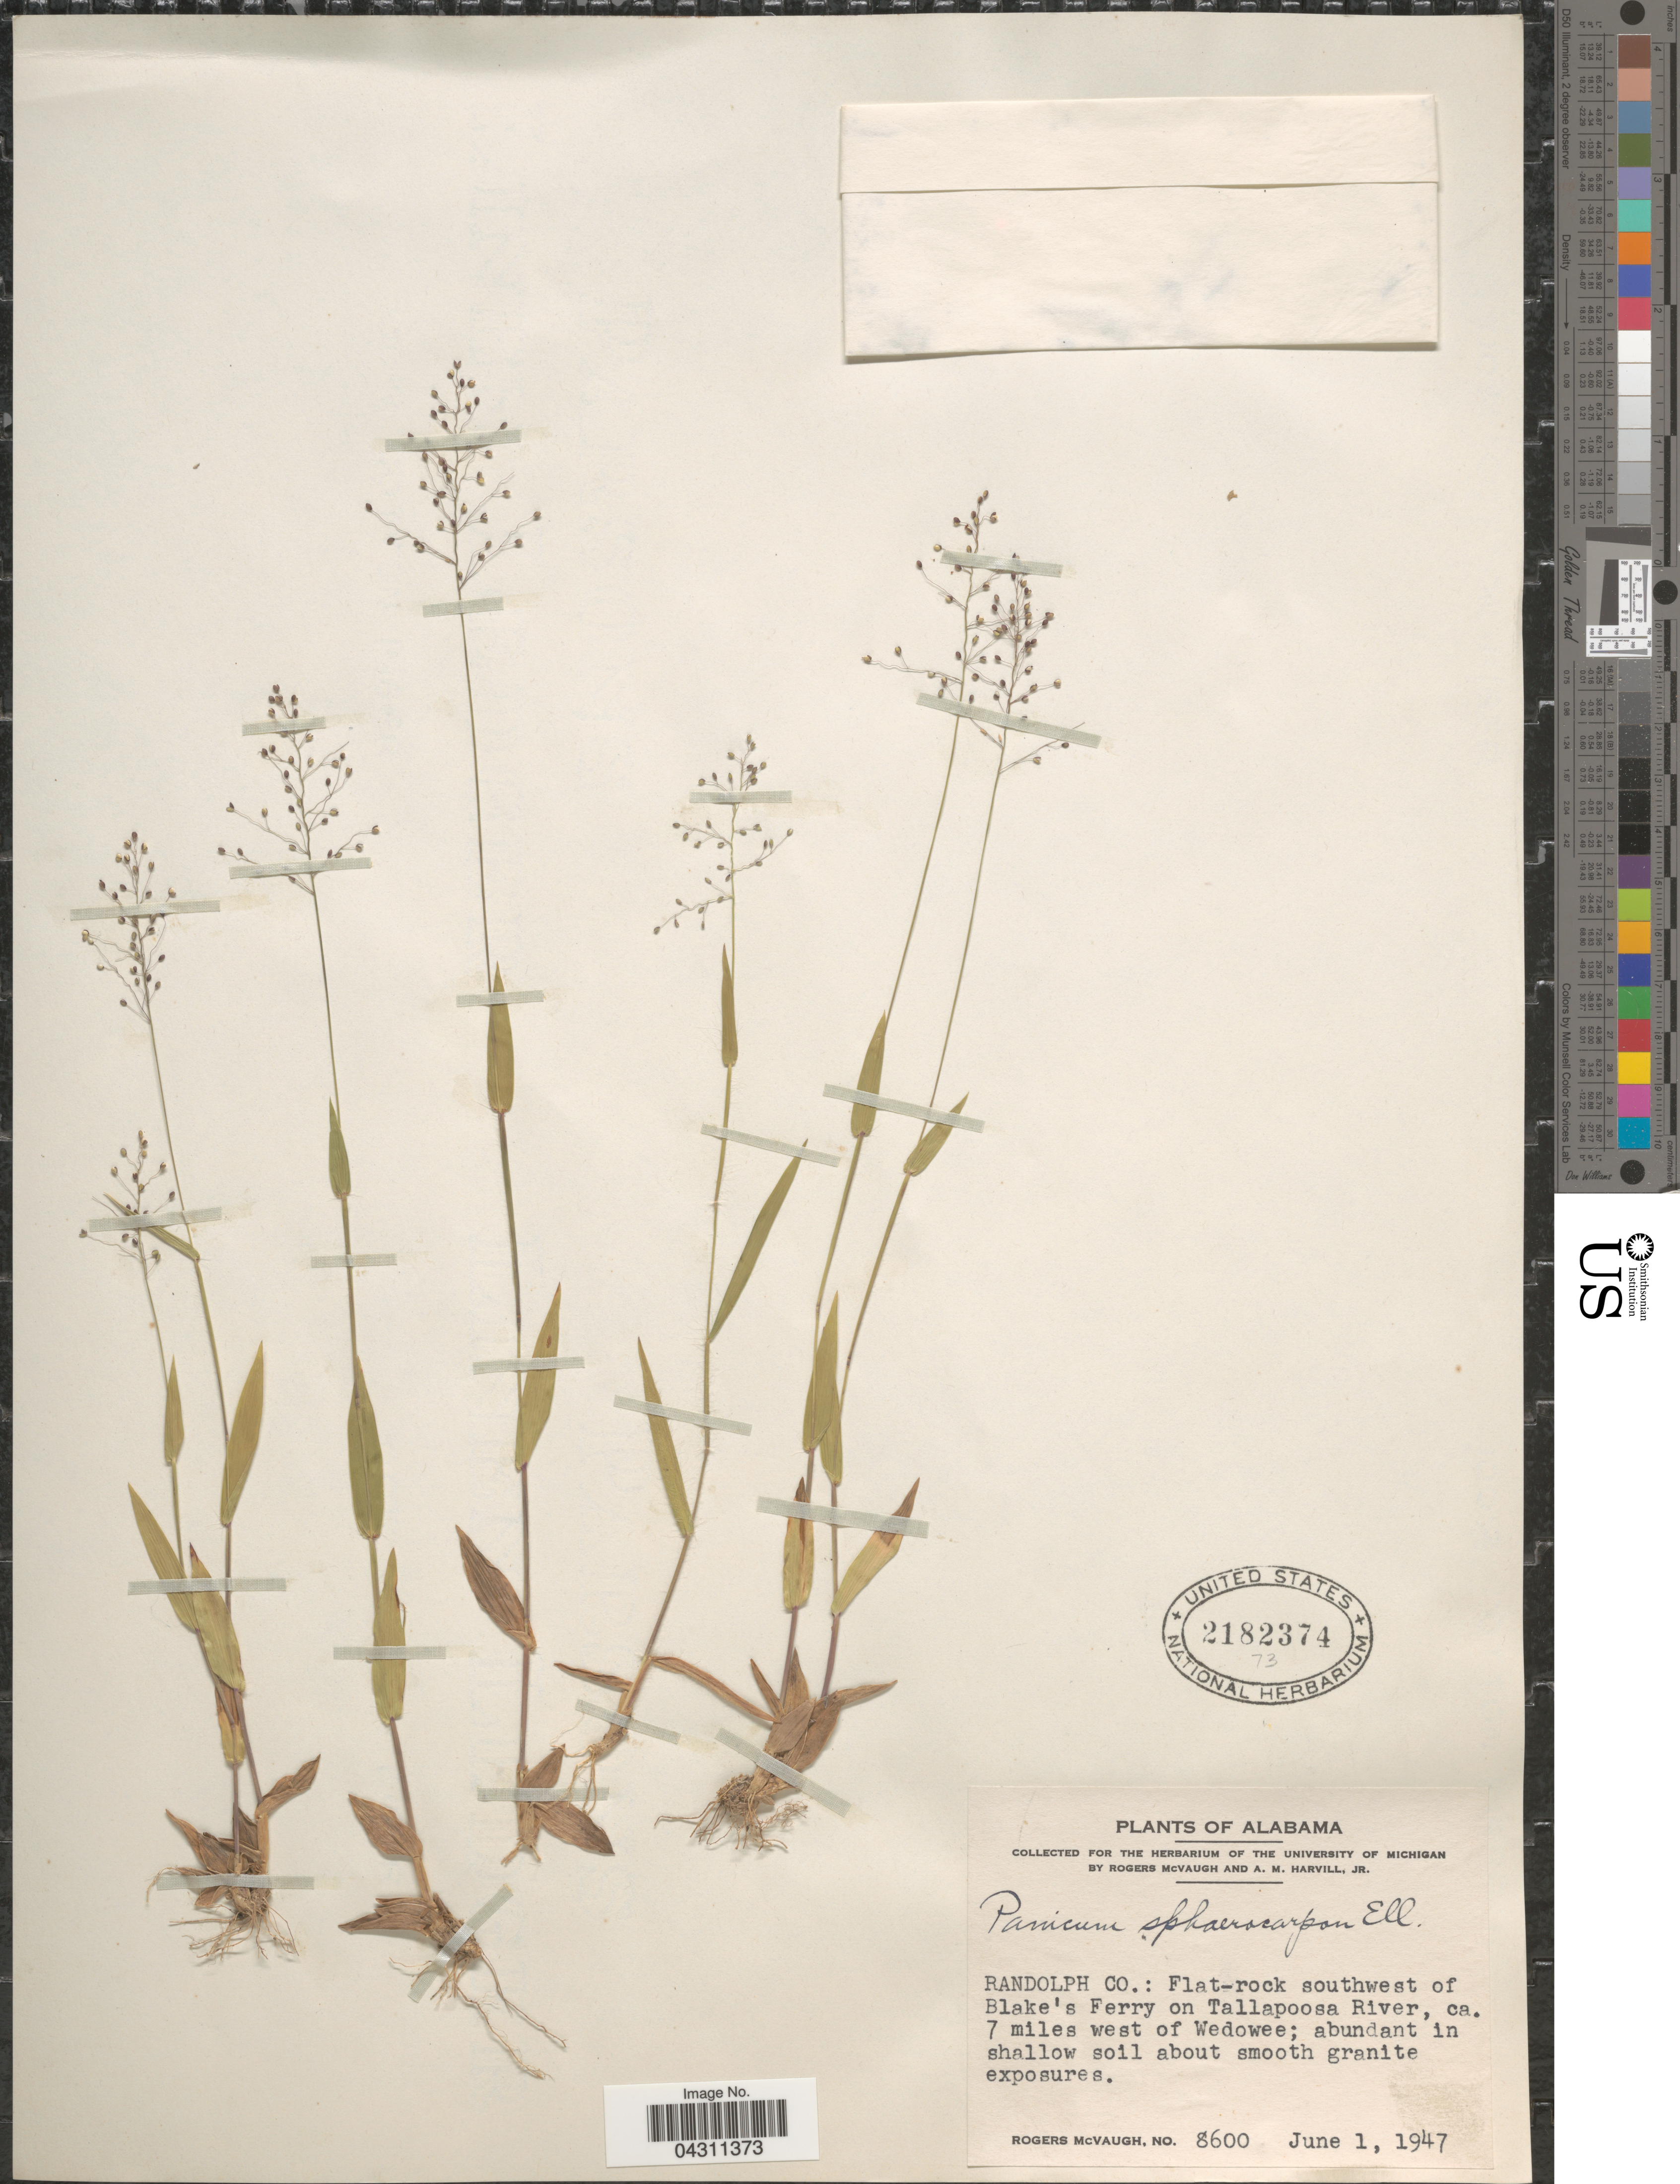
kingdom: Plantae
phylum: Tracheophyta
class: Liliopsida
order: Poales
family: Poaceae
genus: Dichanthelium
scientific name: Dichanthelium sphaerocarpon var. sphaerocarpon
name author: (Elliott) Gould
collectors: R. McVaugh & A. Harvill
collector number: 8600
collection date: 1947-06-01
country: United States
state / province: Alabama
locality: Randolph Co.: Flat-rock southwest of Blake's Ferry on Tallapoosa River, ca. 7 miles west of Wedowee.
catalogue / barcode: US 2182374